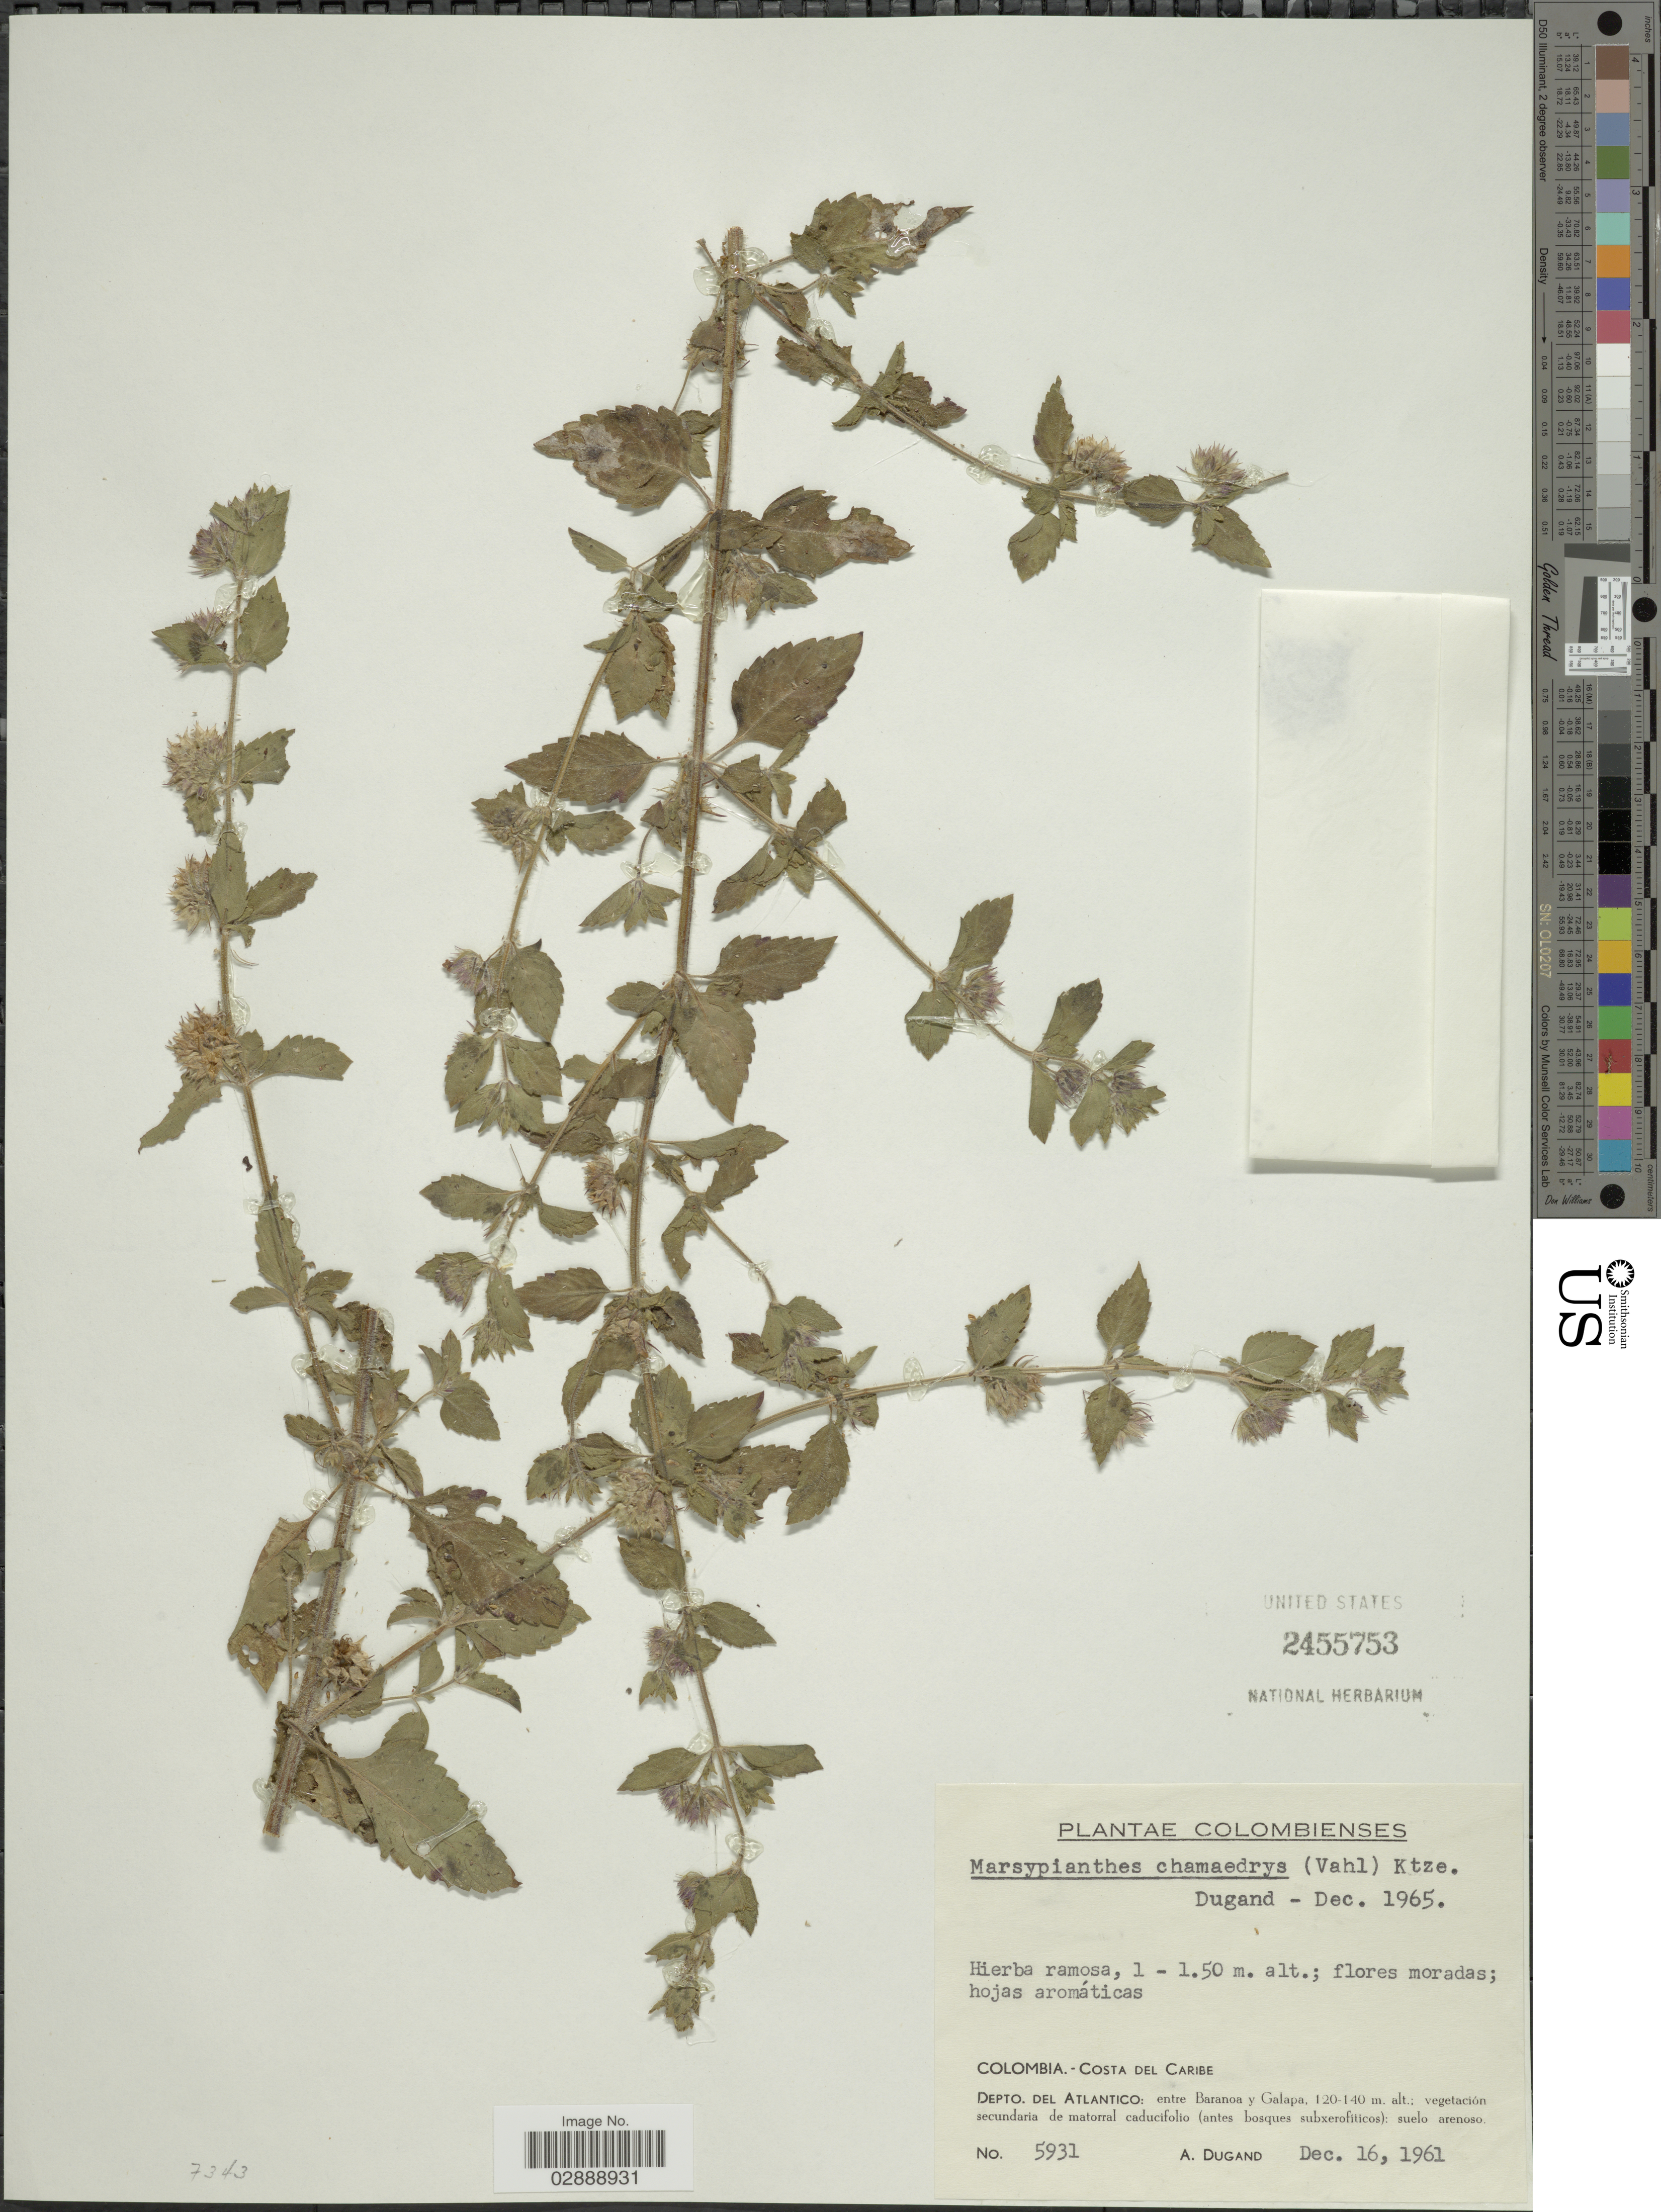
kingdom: Plantae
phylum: Tracheophyta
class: Magnoliopsida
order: Lamiales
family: Lamiaceae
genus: Marsypianthes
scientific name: Marsypianthes chamaedrys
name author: (Vahl) Kuntze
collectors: A. Dugand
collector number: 5931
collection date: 1961-12-16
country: Colombia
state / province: Atlántico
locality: Costa del Caribe. Depto. del Atlantico: entre Baranoa y Galapa.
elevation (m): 120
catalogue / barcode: US 2455753